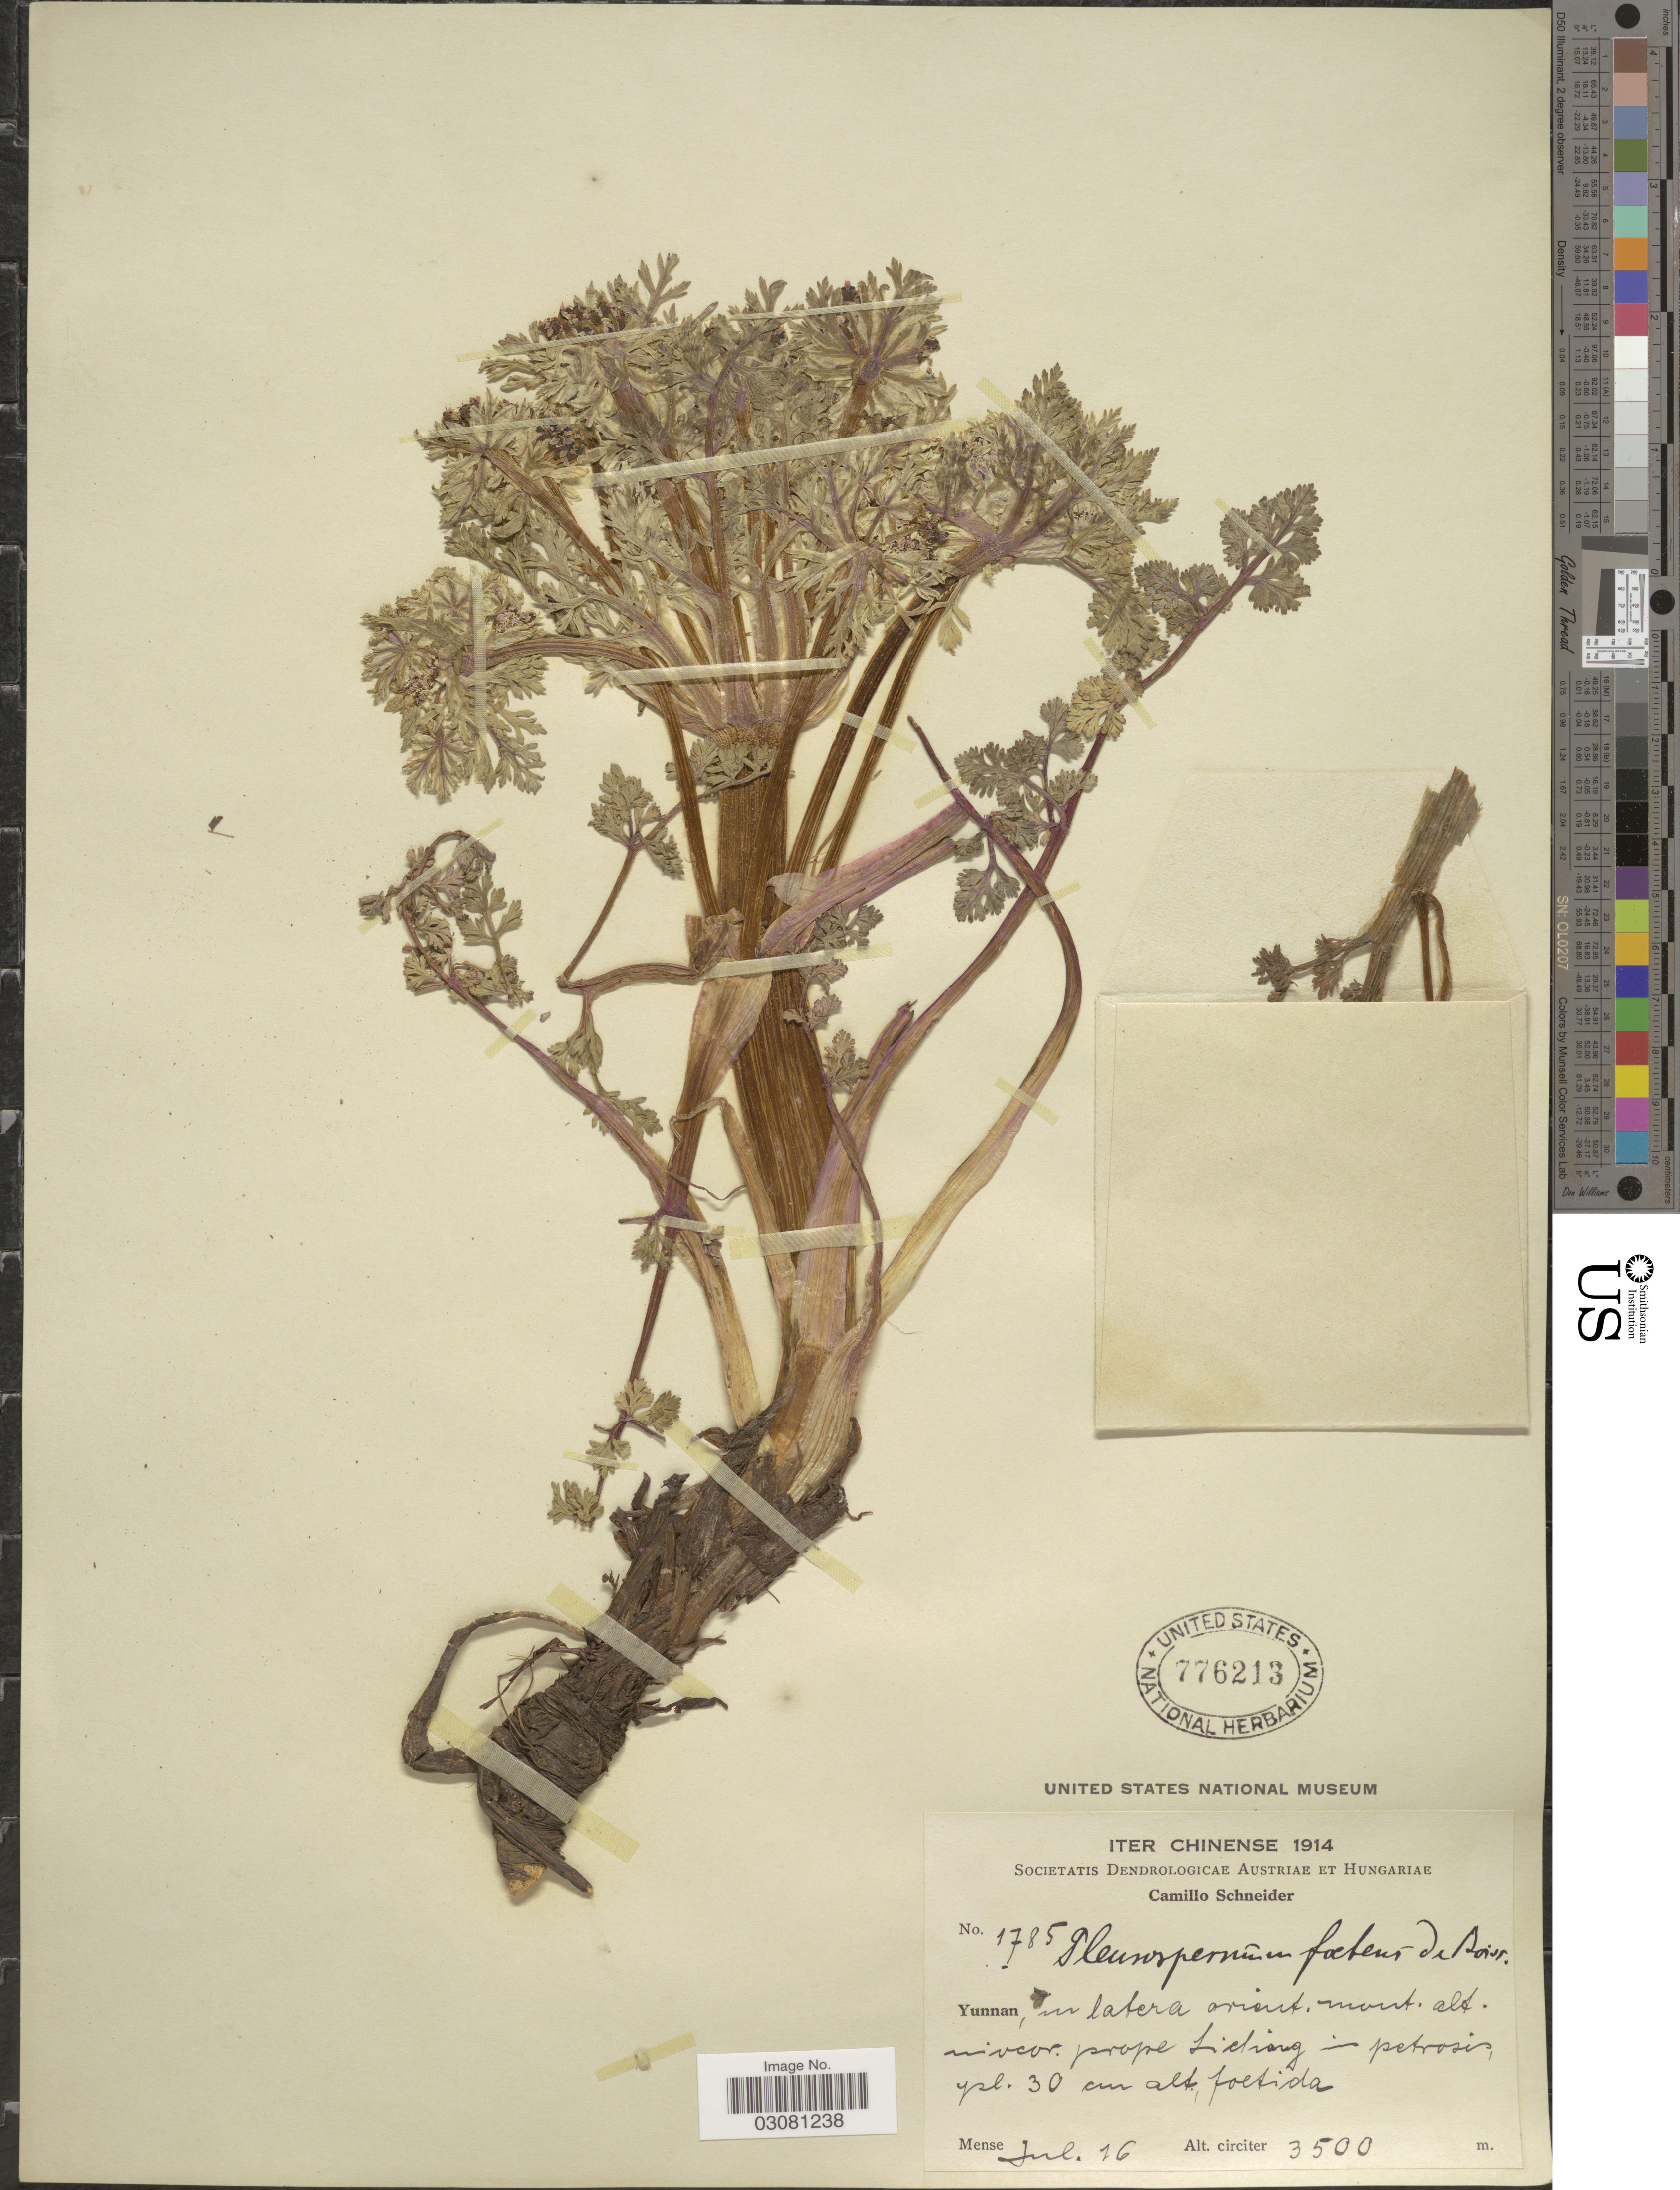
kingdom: Plantae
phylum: Tracheophyta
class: Magnoliopsida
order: Apiales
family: Apiaceae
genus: Pleurospermum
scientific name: Pleurospermum foetens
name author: Franch.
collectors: C. K. Schneider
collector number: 1785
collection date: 1914-07-16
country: China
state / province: Yunnan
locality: In latera orient. mont. alt. [illegible text] prope Lichiang.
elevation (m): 3500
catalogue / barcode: US 776213